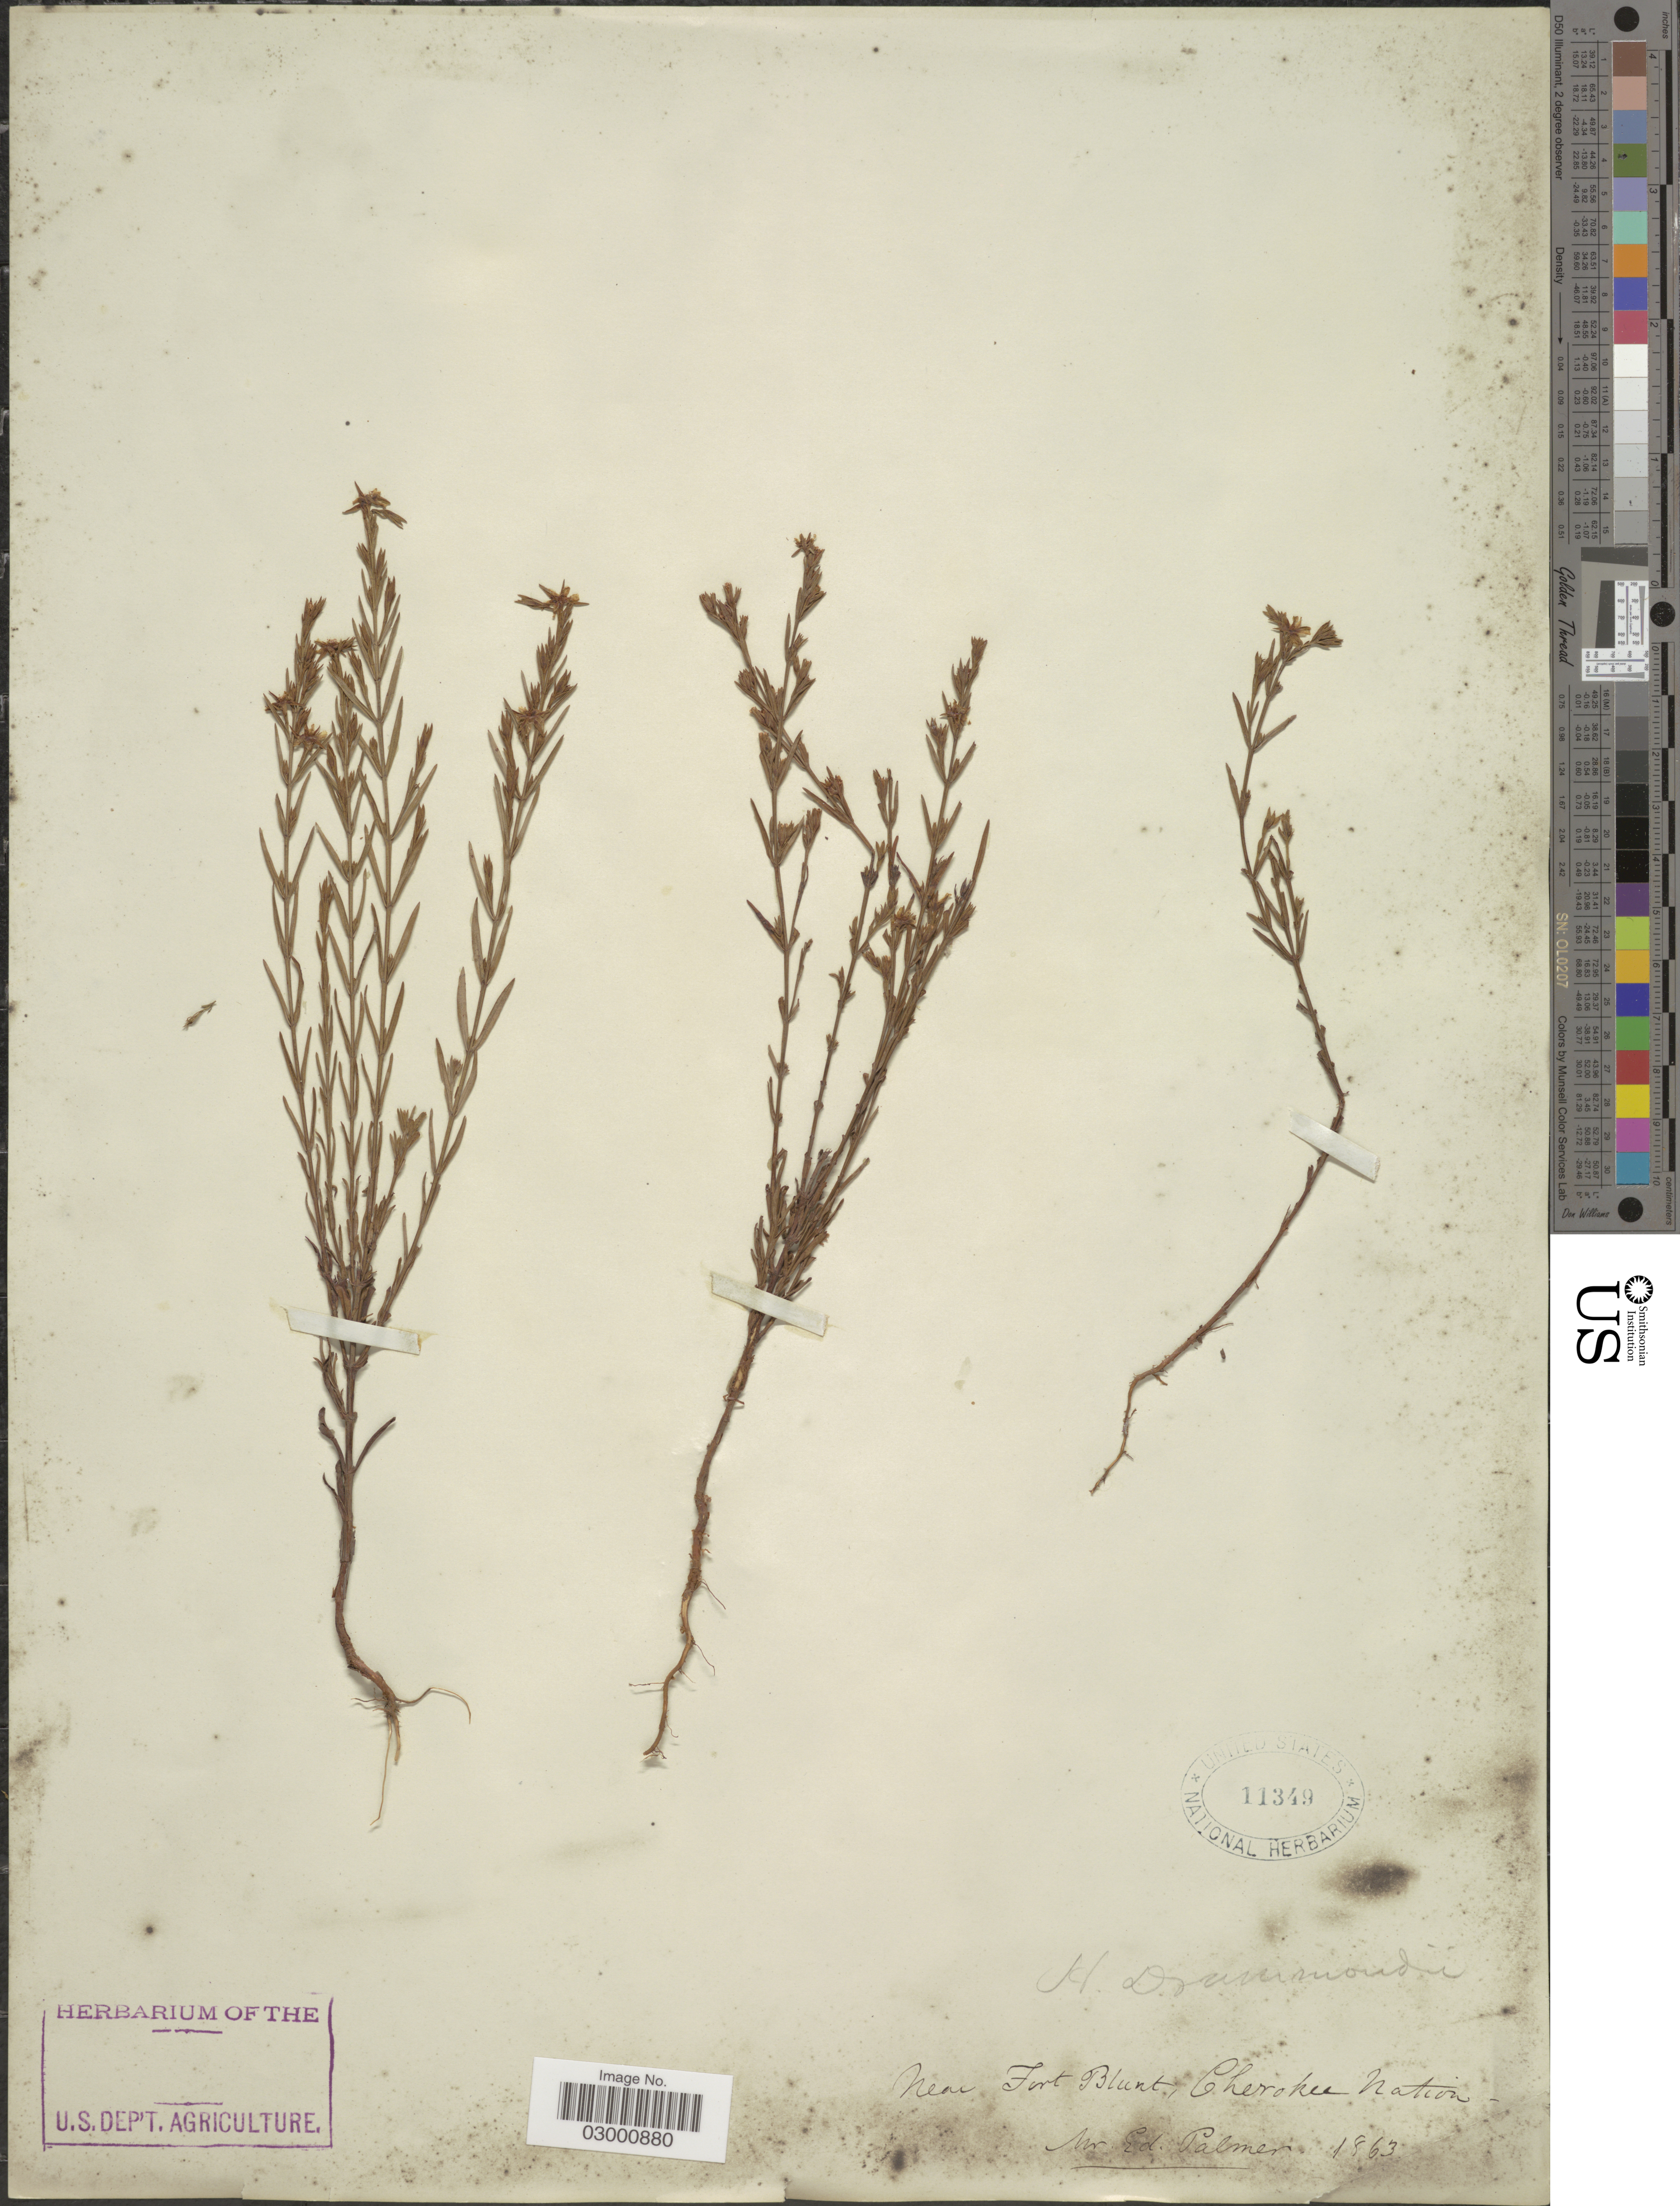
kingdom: Plantae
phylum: Tracheophyta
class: Magnoliopsida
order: Malpighiales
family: Hypericaceae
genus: Hypericum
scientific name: Hypericum drummondii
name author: (Grev. & Hook.) Torr. & A. Gray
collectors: E. Palmer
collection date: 1863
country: United States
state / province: Oklahoma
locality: Near Fort Blunt, Cherokee Nation.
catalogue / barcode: US 11349